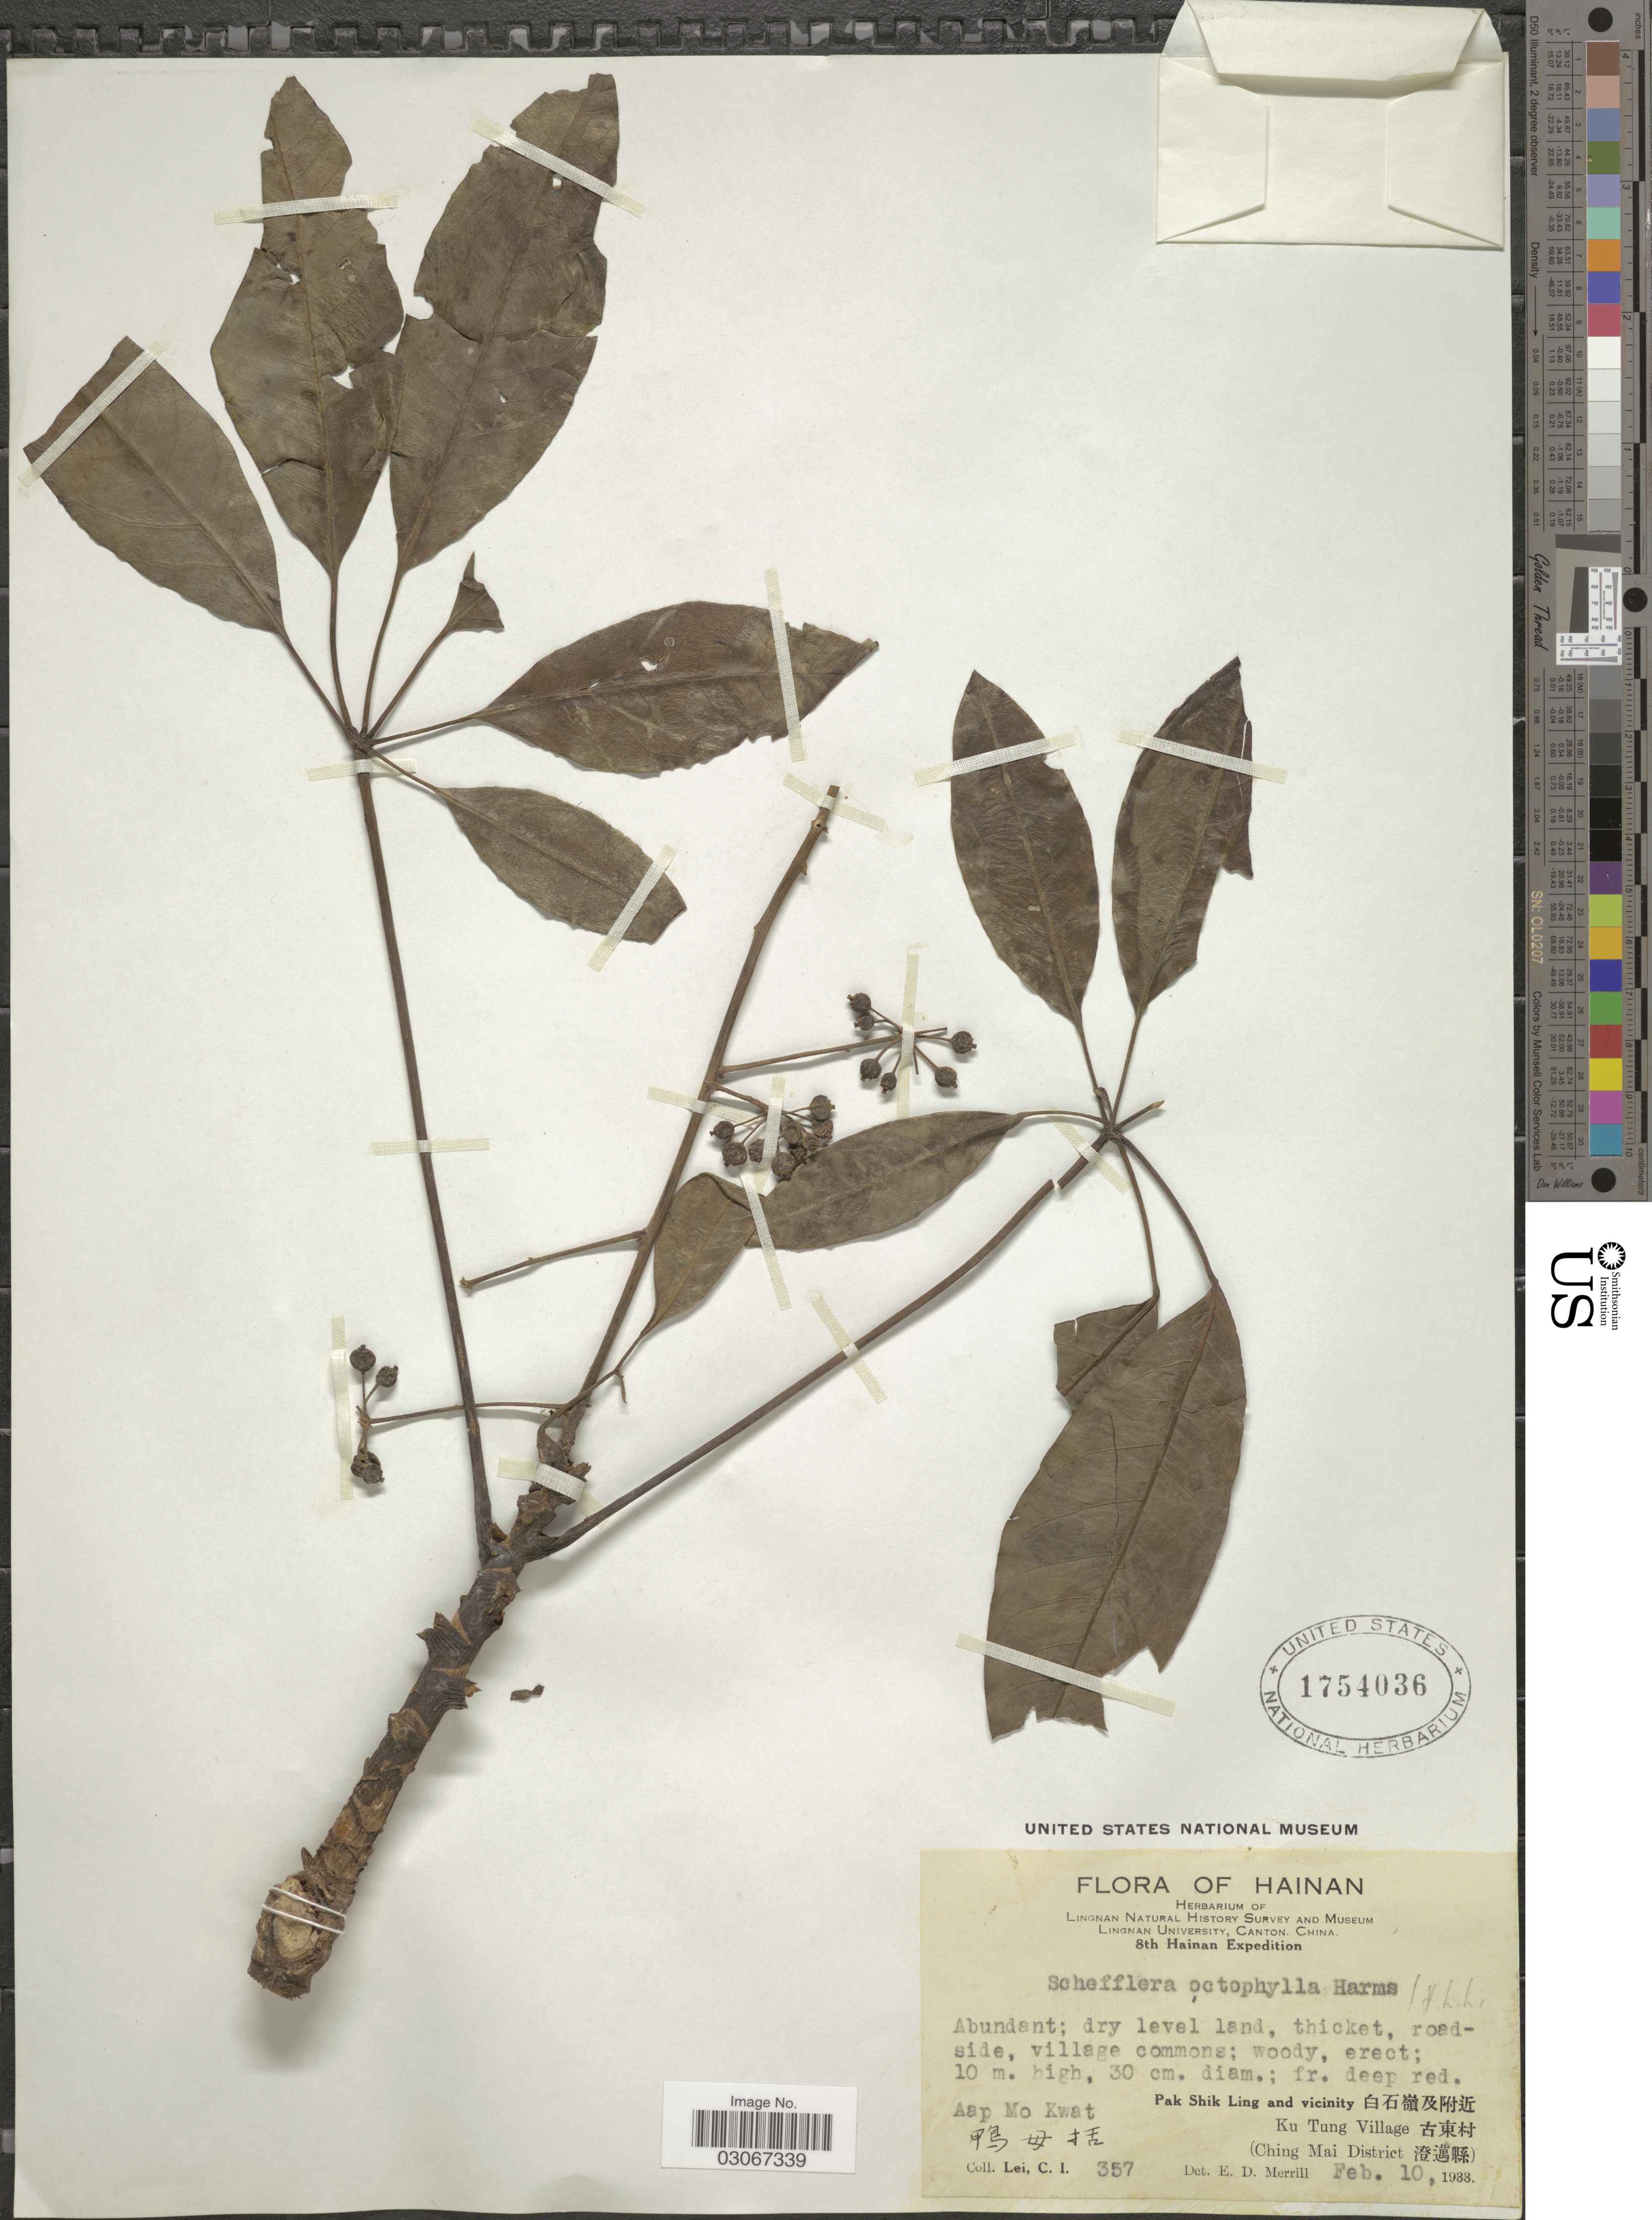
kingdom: Plantae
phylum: Tracheophyta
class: Magnoliopsida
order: Apiales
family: Araliaceae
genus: Schefflera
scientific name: Schefflera heptaphylla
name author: (L.) Frodin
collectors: C. I. Lei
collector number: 357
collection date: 1933-02-10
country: China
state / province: Hainan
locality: Aap Mo Kwat, Pak Shik Ling and vicinity, Ku Tung Village, (Ching Mai District).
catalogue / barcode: US 1754036